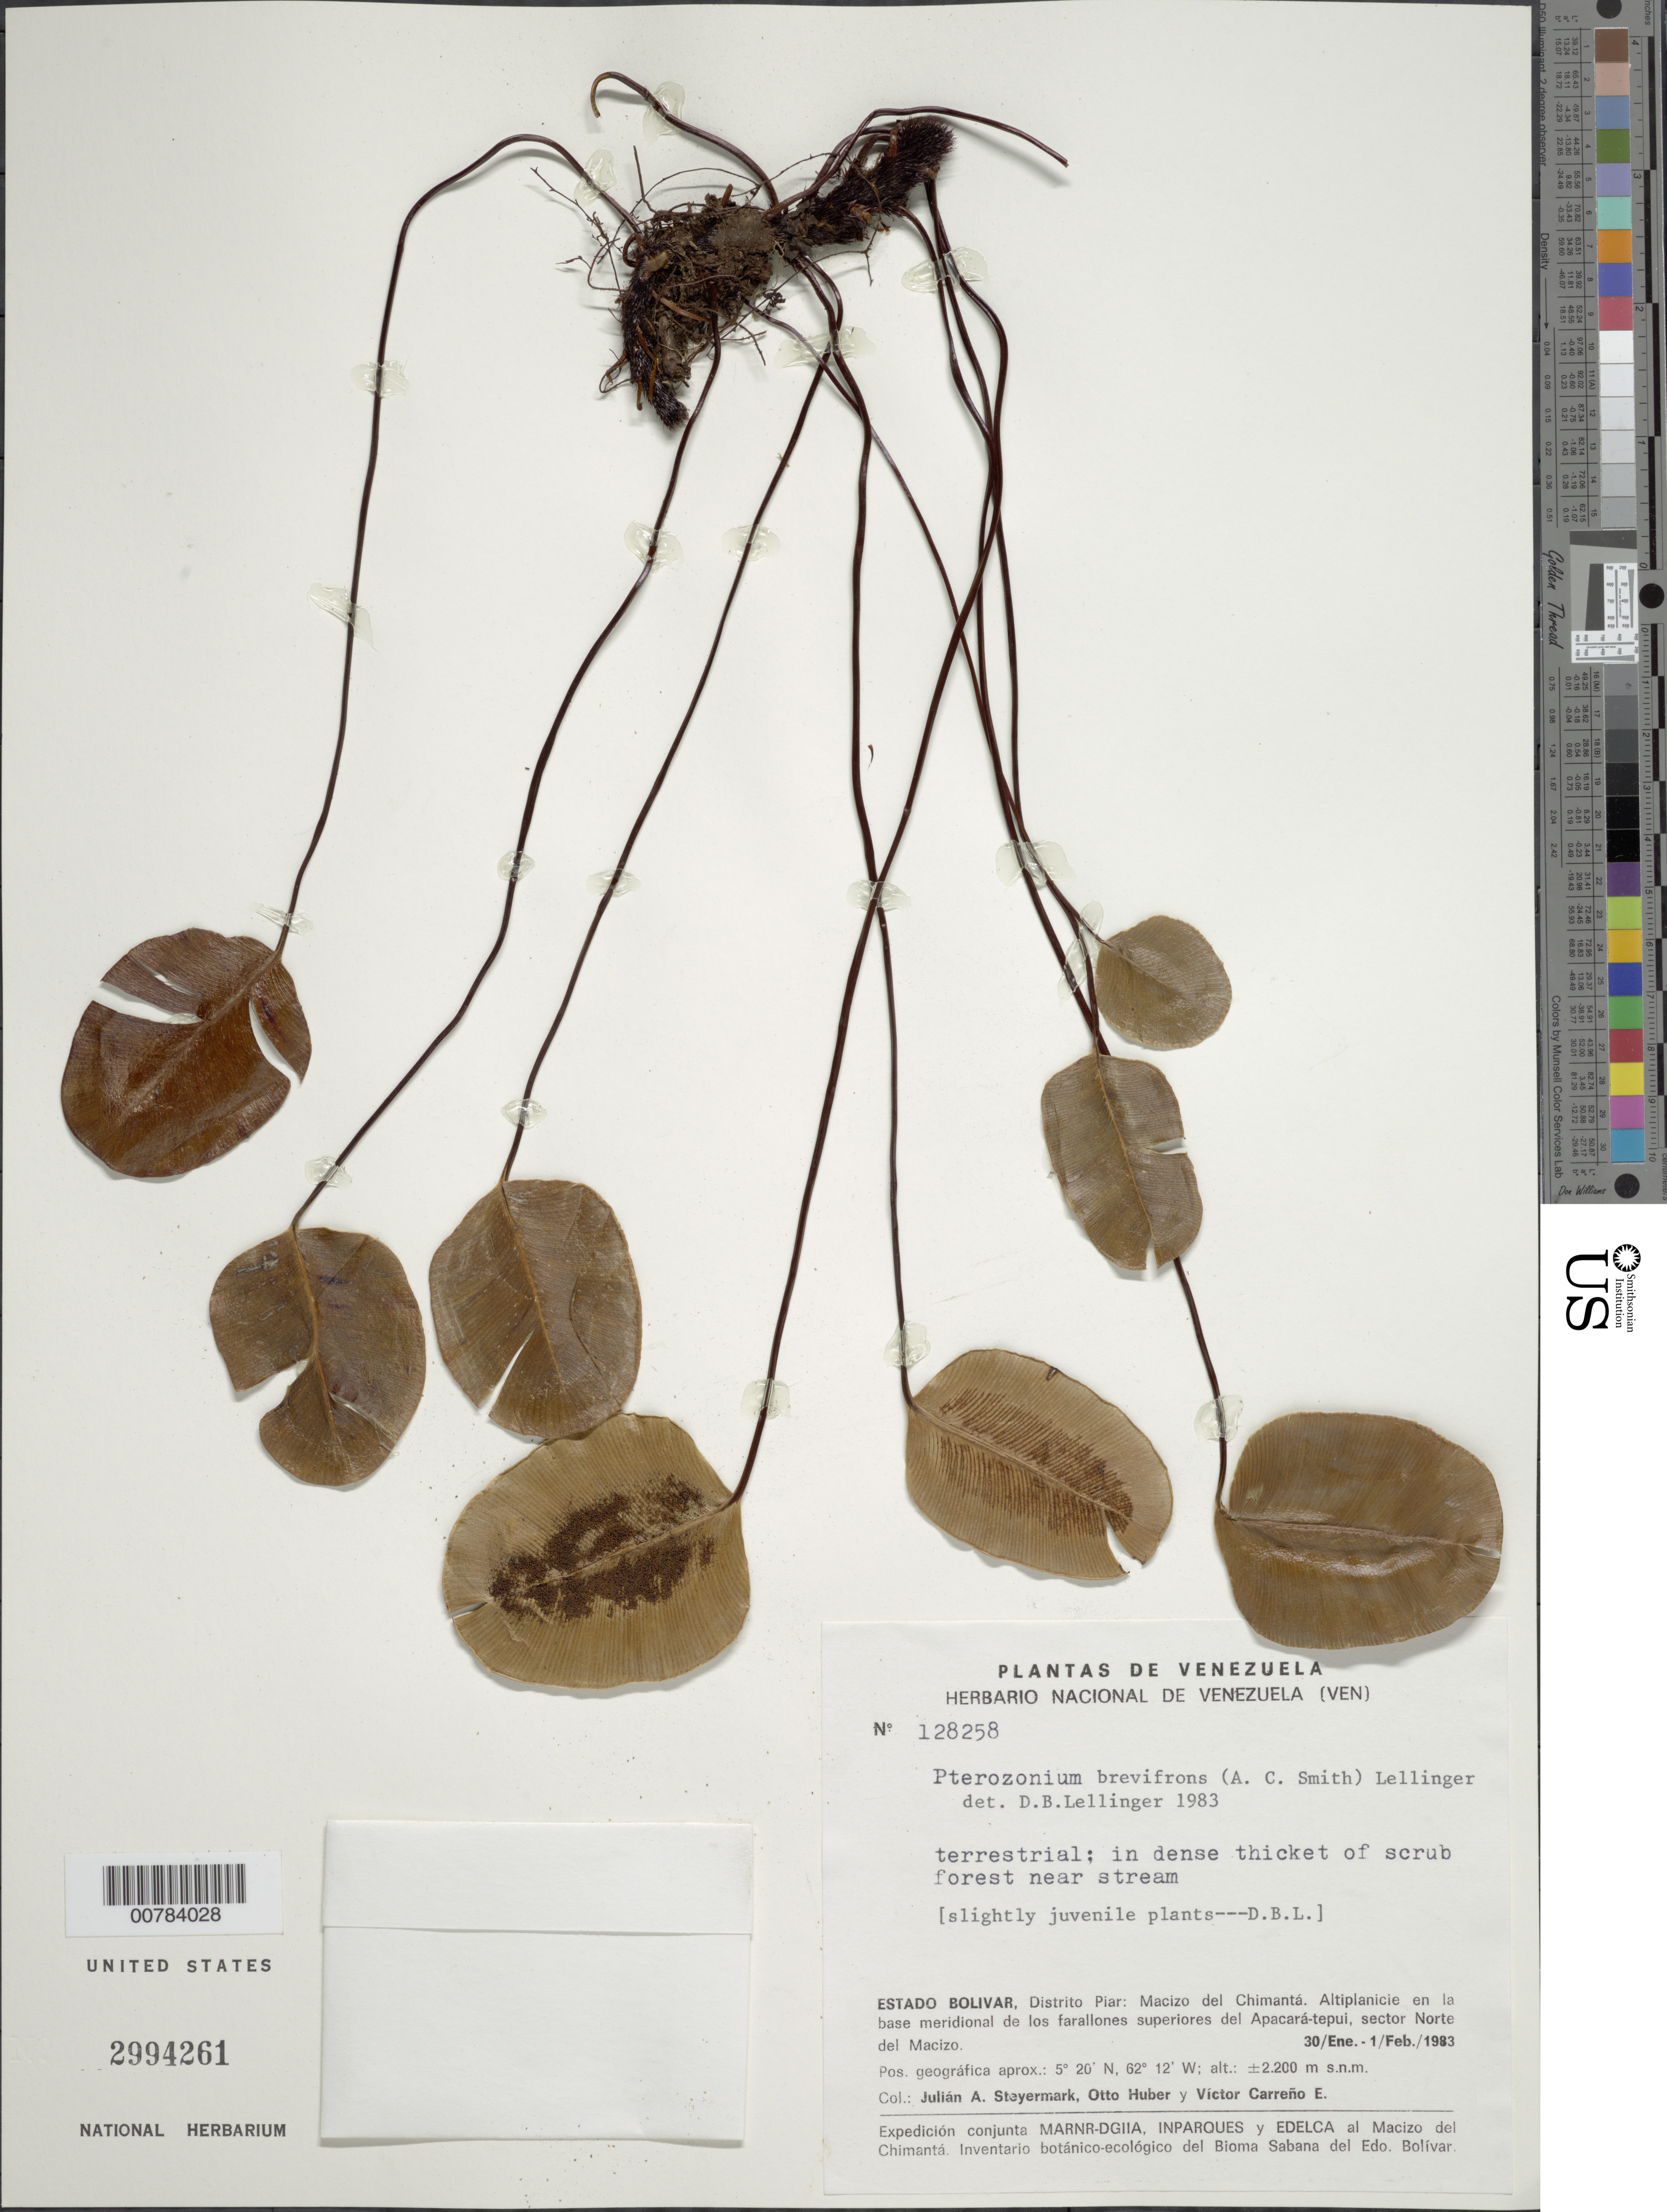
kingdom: Plantae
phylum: Tracheophyta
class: Polypodiopsida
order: Polypodiales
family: Pteridaceae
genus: Pterozonium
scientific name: Pterozonium brevifrons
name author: (A.C. Sm.) Lellinger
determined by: Lellinger, David B., (BOT), Smithsonian Institution - National Museum of Natural History (UNITED STATES)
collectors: J. Steyermark, O. Huber & V. Carreño E.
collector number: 128258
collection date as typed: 30-Jan-83 to 1-Feb-83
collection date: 1983-01-30/1983-02-01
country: Venezuela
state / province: Bolívar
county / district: Piar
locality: Macizo del Chimantá, Apacará-tepuí, sector N del Macizo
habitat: Dense thicket of scrub forest near stream, altiplanicie en la base meridional de los farallones superiores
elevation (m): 2200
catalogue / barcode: US 2994261